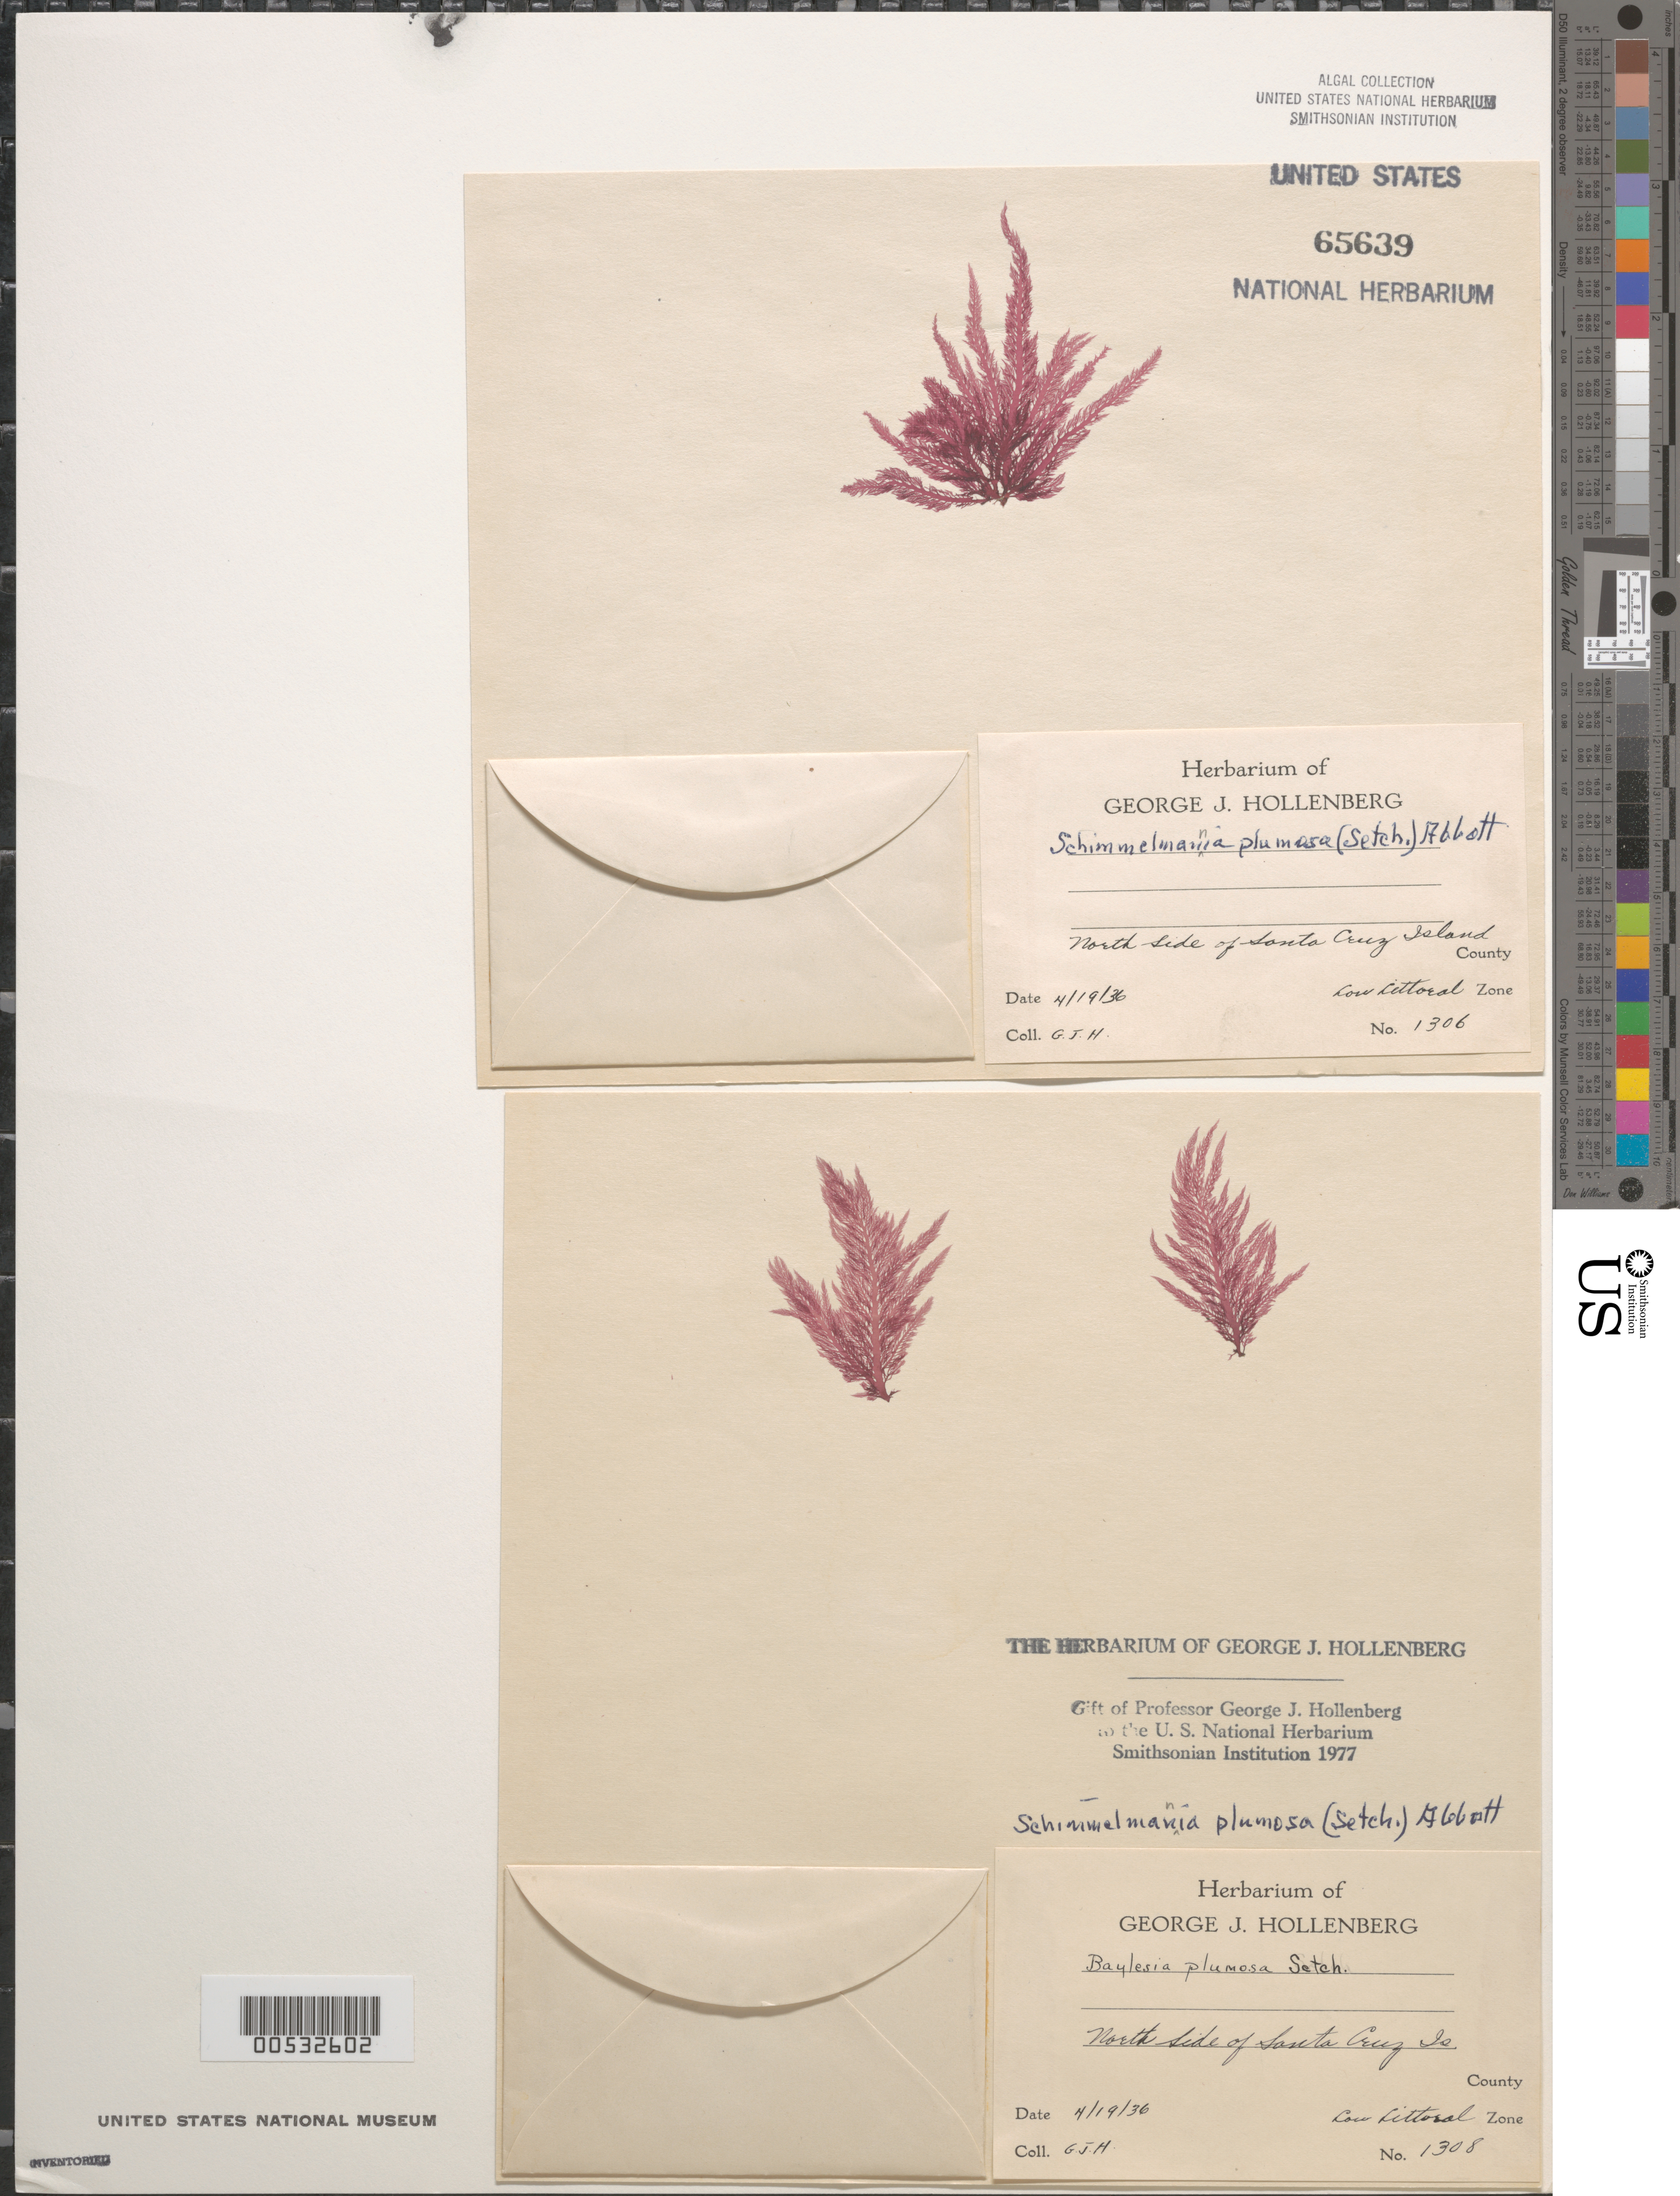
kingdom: Plantae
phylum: Rhodophyta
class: Florideophyceae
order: Gigartinales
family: Gloiosiphoniaceae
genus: Schimmelmannia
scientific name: Schimmelmannia plumosa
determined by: Hollenberg, George J.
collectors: G. Hollenberg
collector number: GJH 1306 & GJH 1308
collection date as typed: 19 Apr 1936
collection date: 1936-04-19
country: United States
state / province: California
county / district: Santa Barbara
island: Santa Cruz Island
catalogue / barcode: US 65639